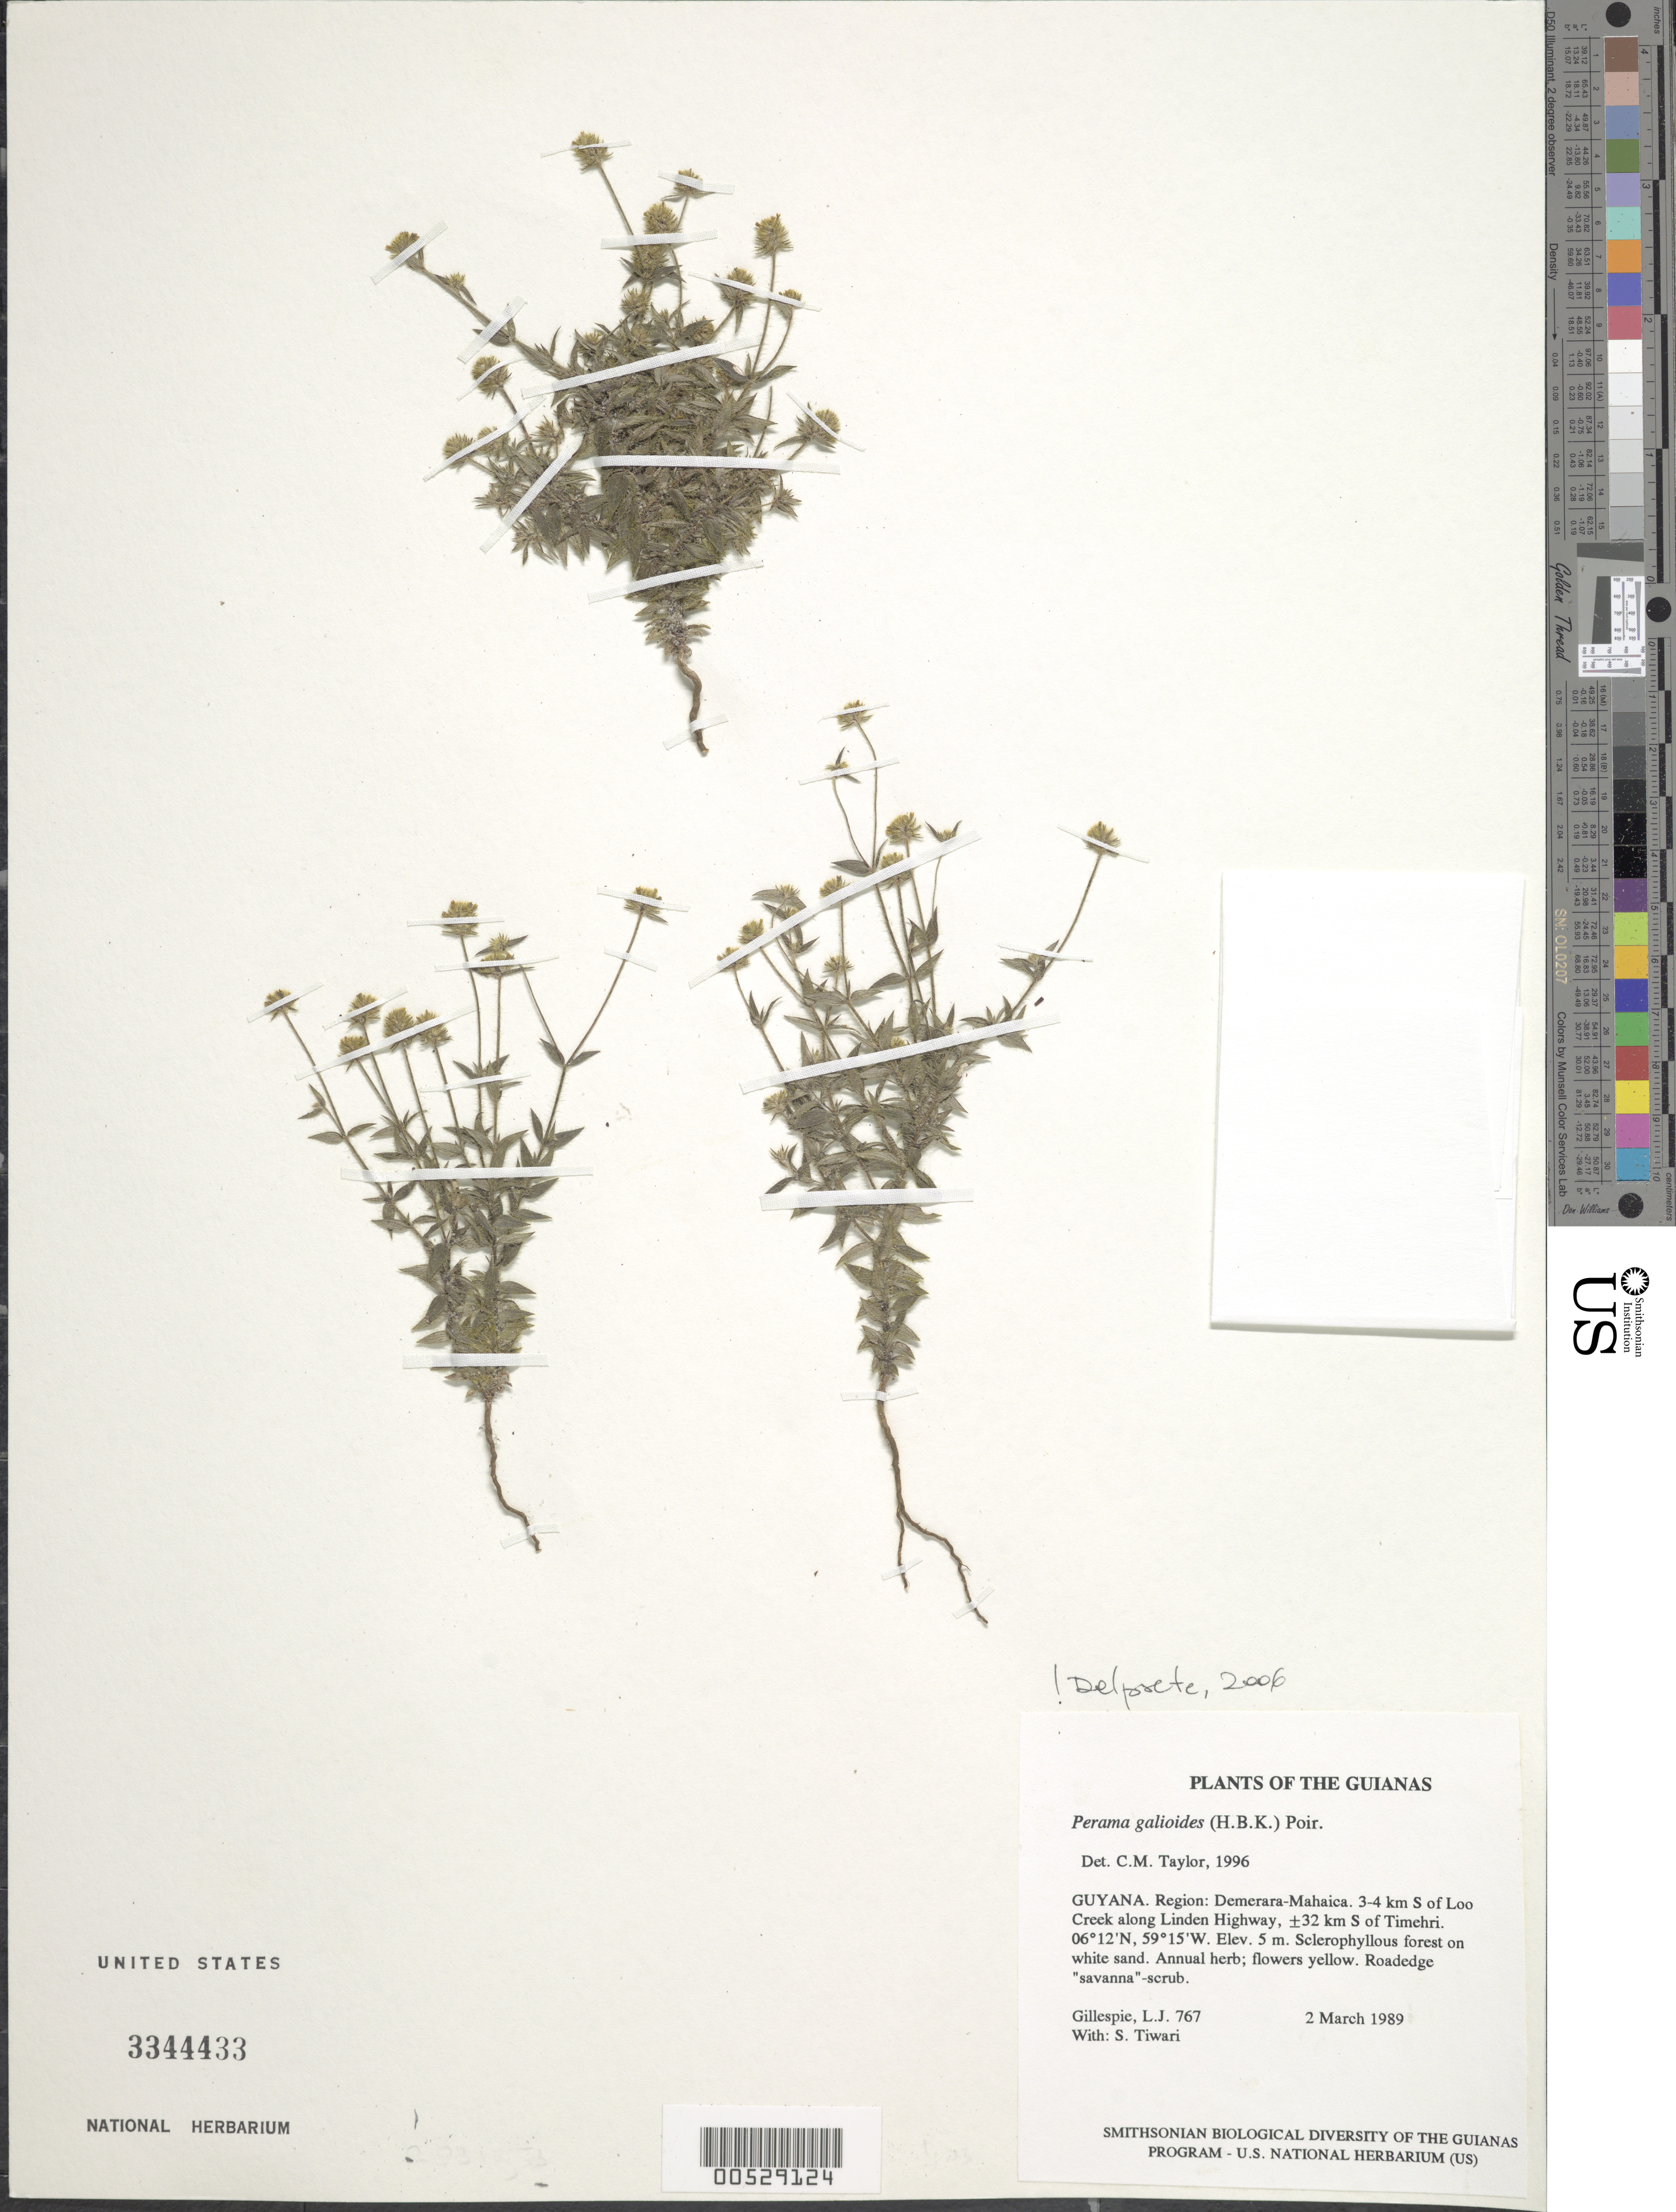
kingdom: Plantae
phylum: Tracheophyta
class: Magnoliopsida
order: Gentianales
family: Rubiaceae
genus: Perama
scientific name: Perama galioides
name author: (Kunth) Poir.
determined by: Delprete, P. G., Herb. de Guyane Cay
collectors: L. J. Gillespie & S. Tiwari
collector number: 767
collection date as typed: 2 March 1989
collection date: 1989-03-02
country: Guyana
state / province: Demerara-Mahaica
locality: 3-4 km S of Loo Creek along Linden Highway, ±32 km S of Timehri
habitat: Sclerophyllous forest on white sand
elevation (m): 5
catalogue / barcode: US 3344433